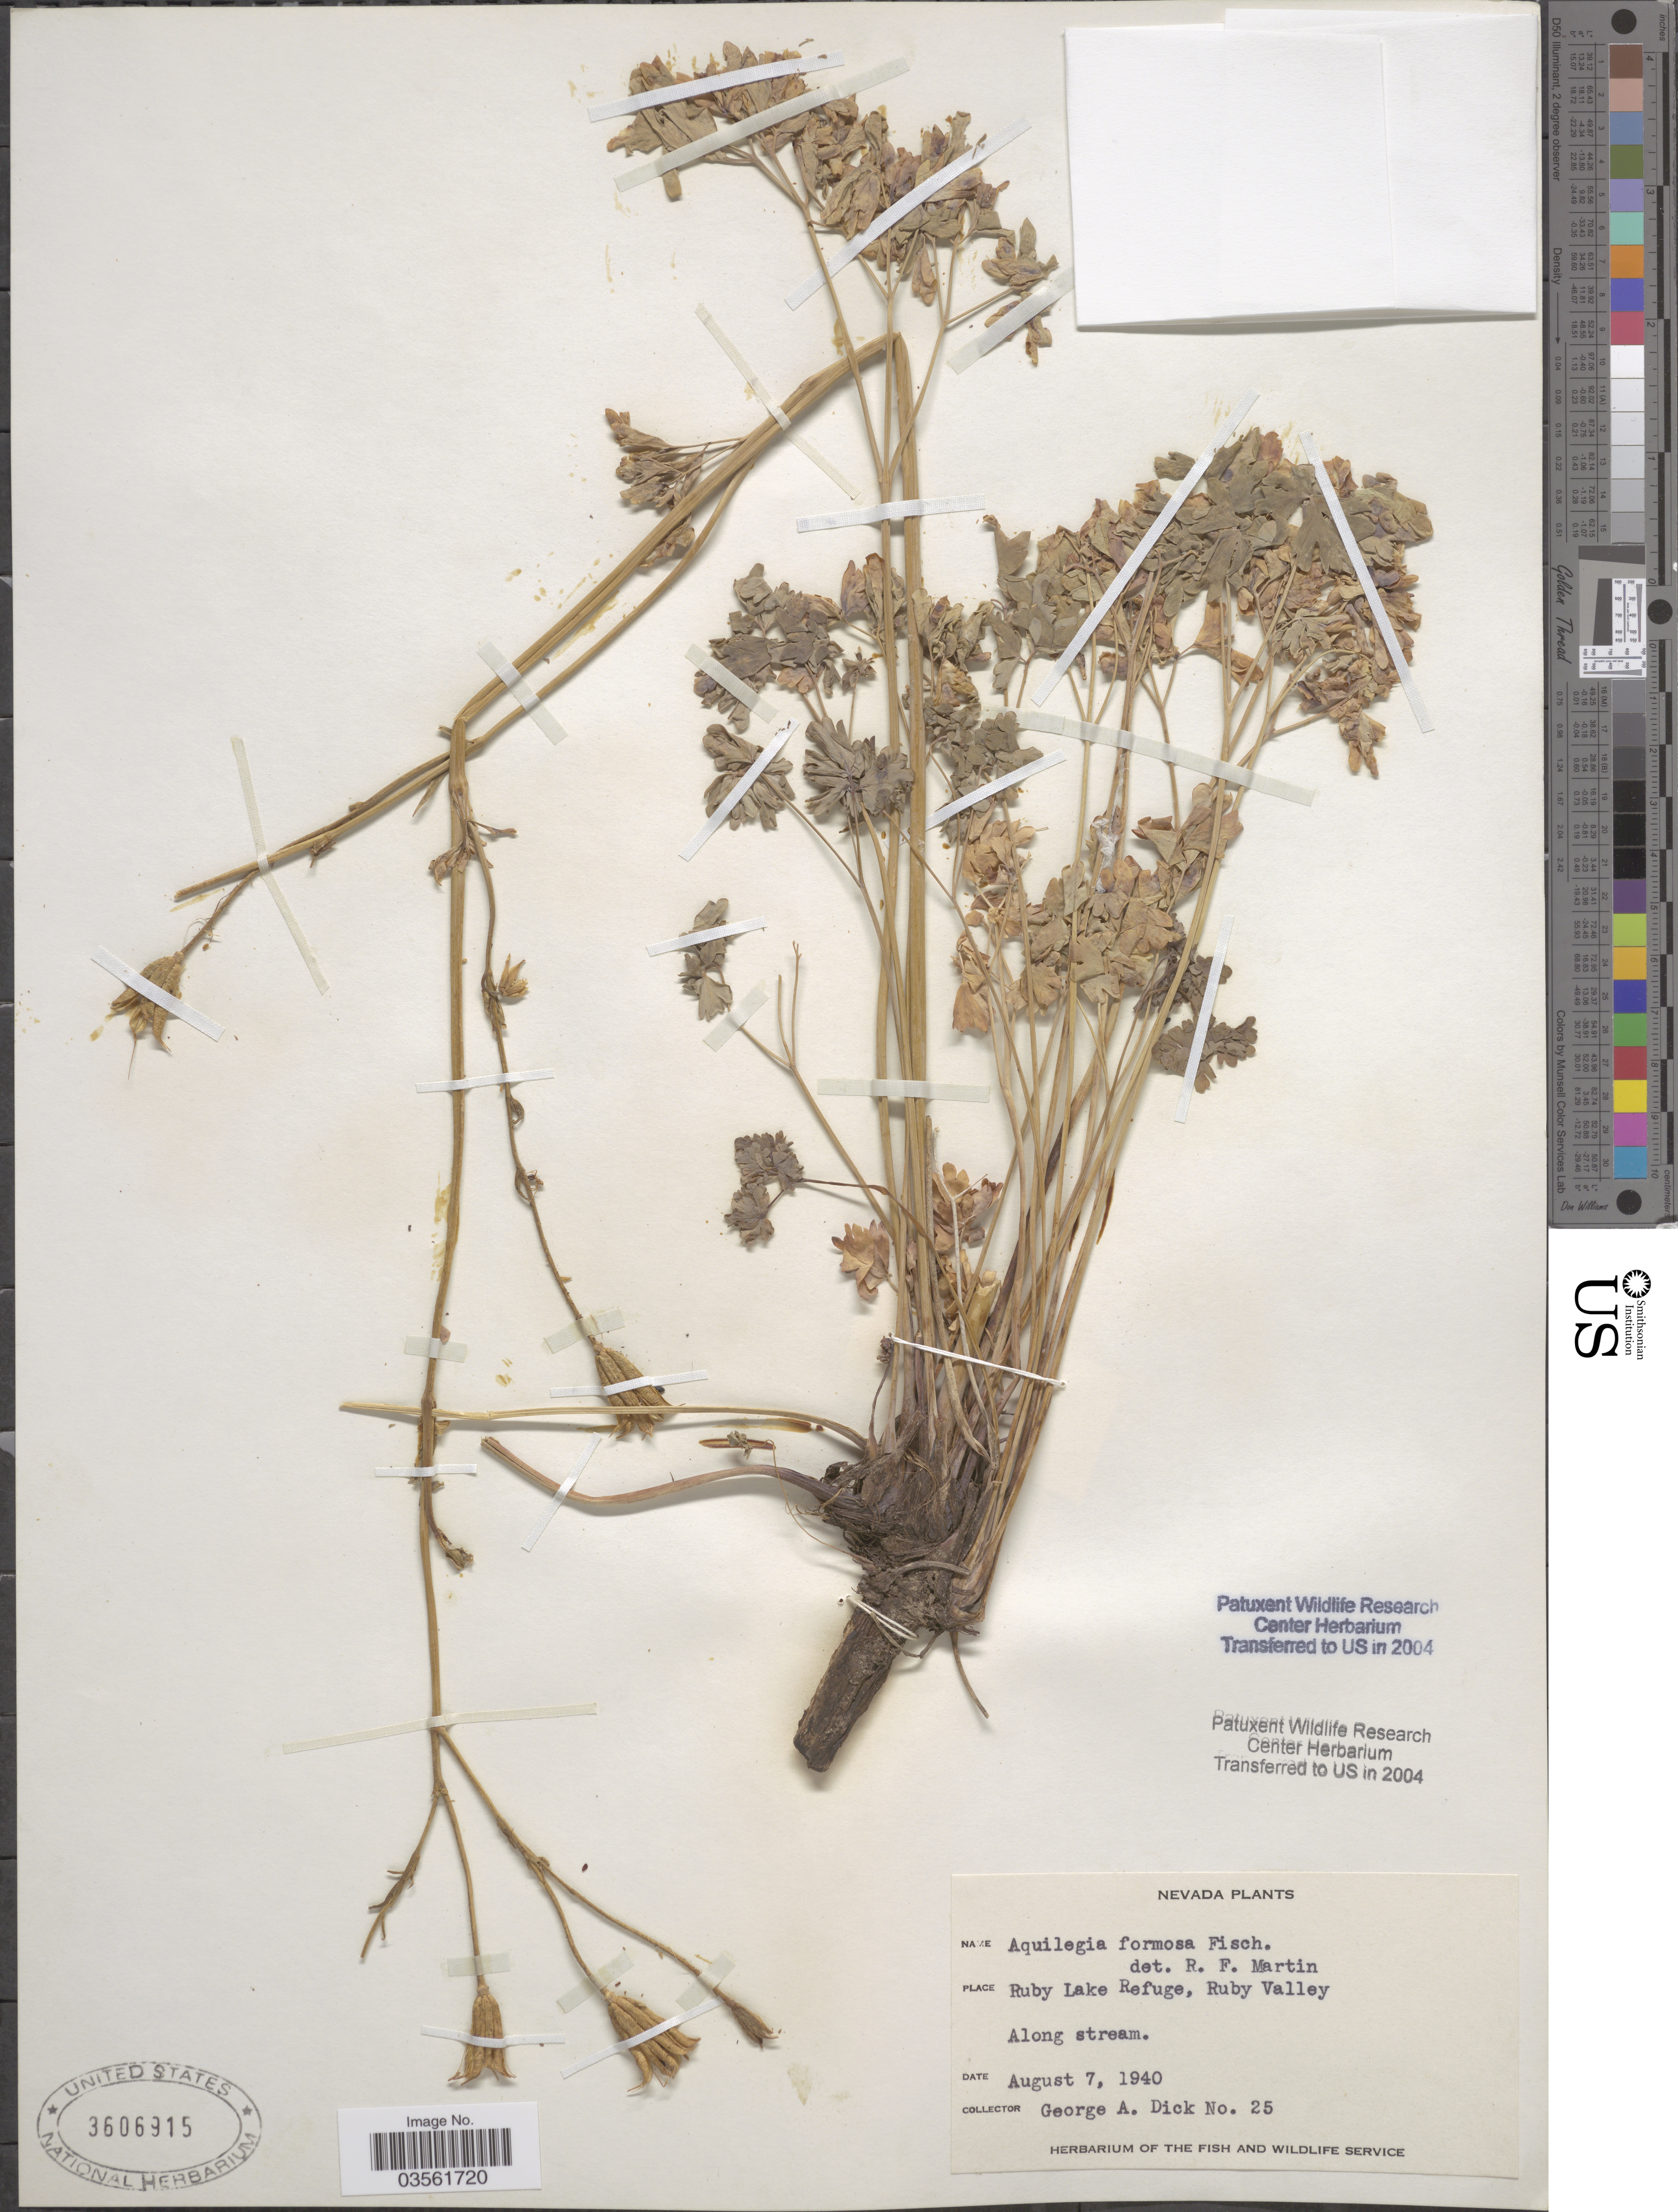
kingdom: Plantae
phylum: Tracheophyta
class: Magnoliopsida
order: Ranunculales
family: Ranunculaceae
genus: Aquilegia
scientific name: Aquilegia formosa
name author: Fisch. ex DC.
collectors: G. Dick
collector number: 25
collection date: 1940-08-07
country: United States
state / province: Nevada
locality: Ruby Lake Refuge, Ruby Valley.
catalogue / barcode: US 3606915